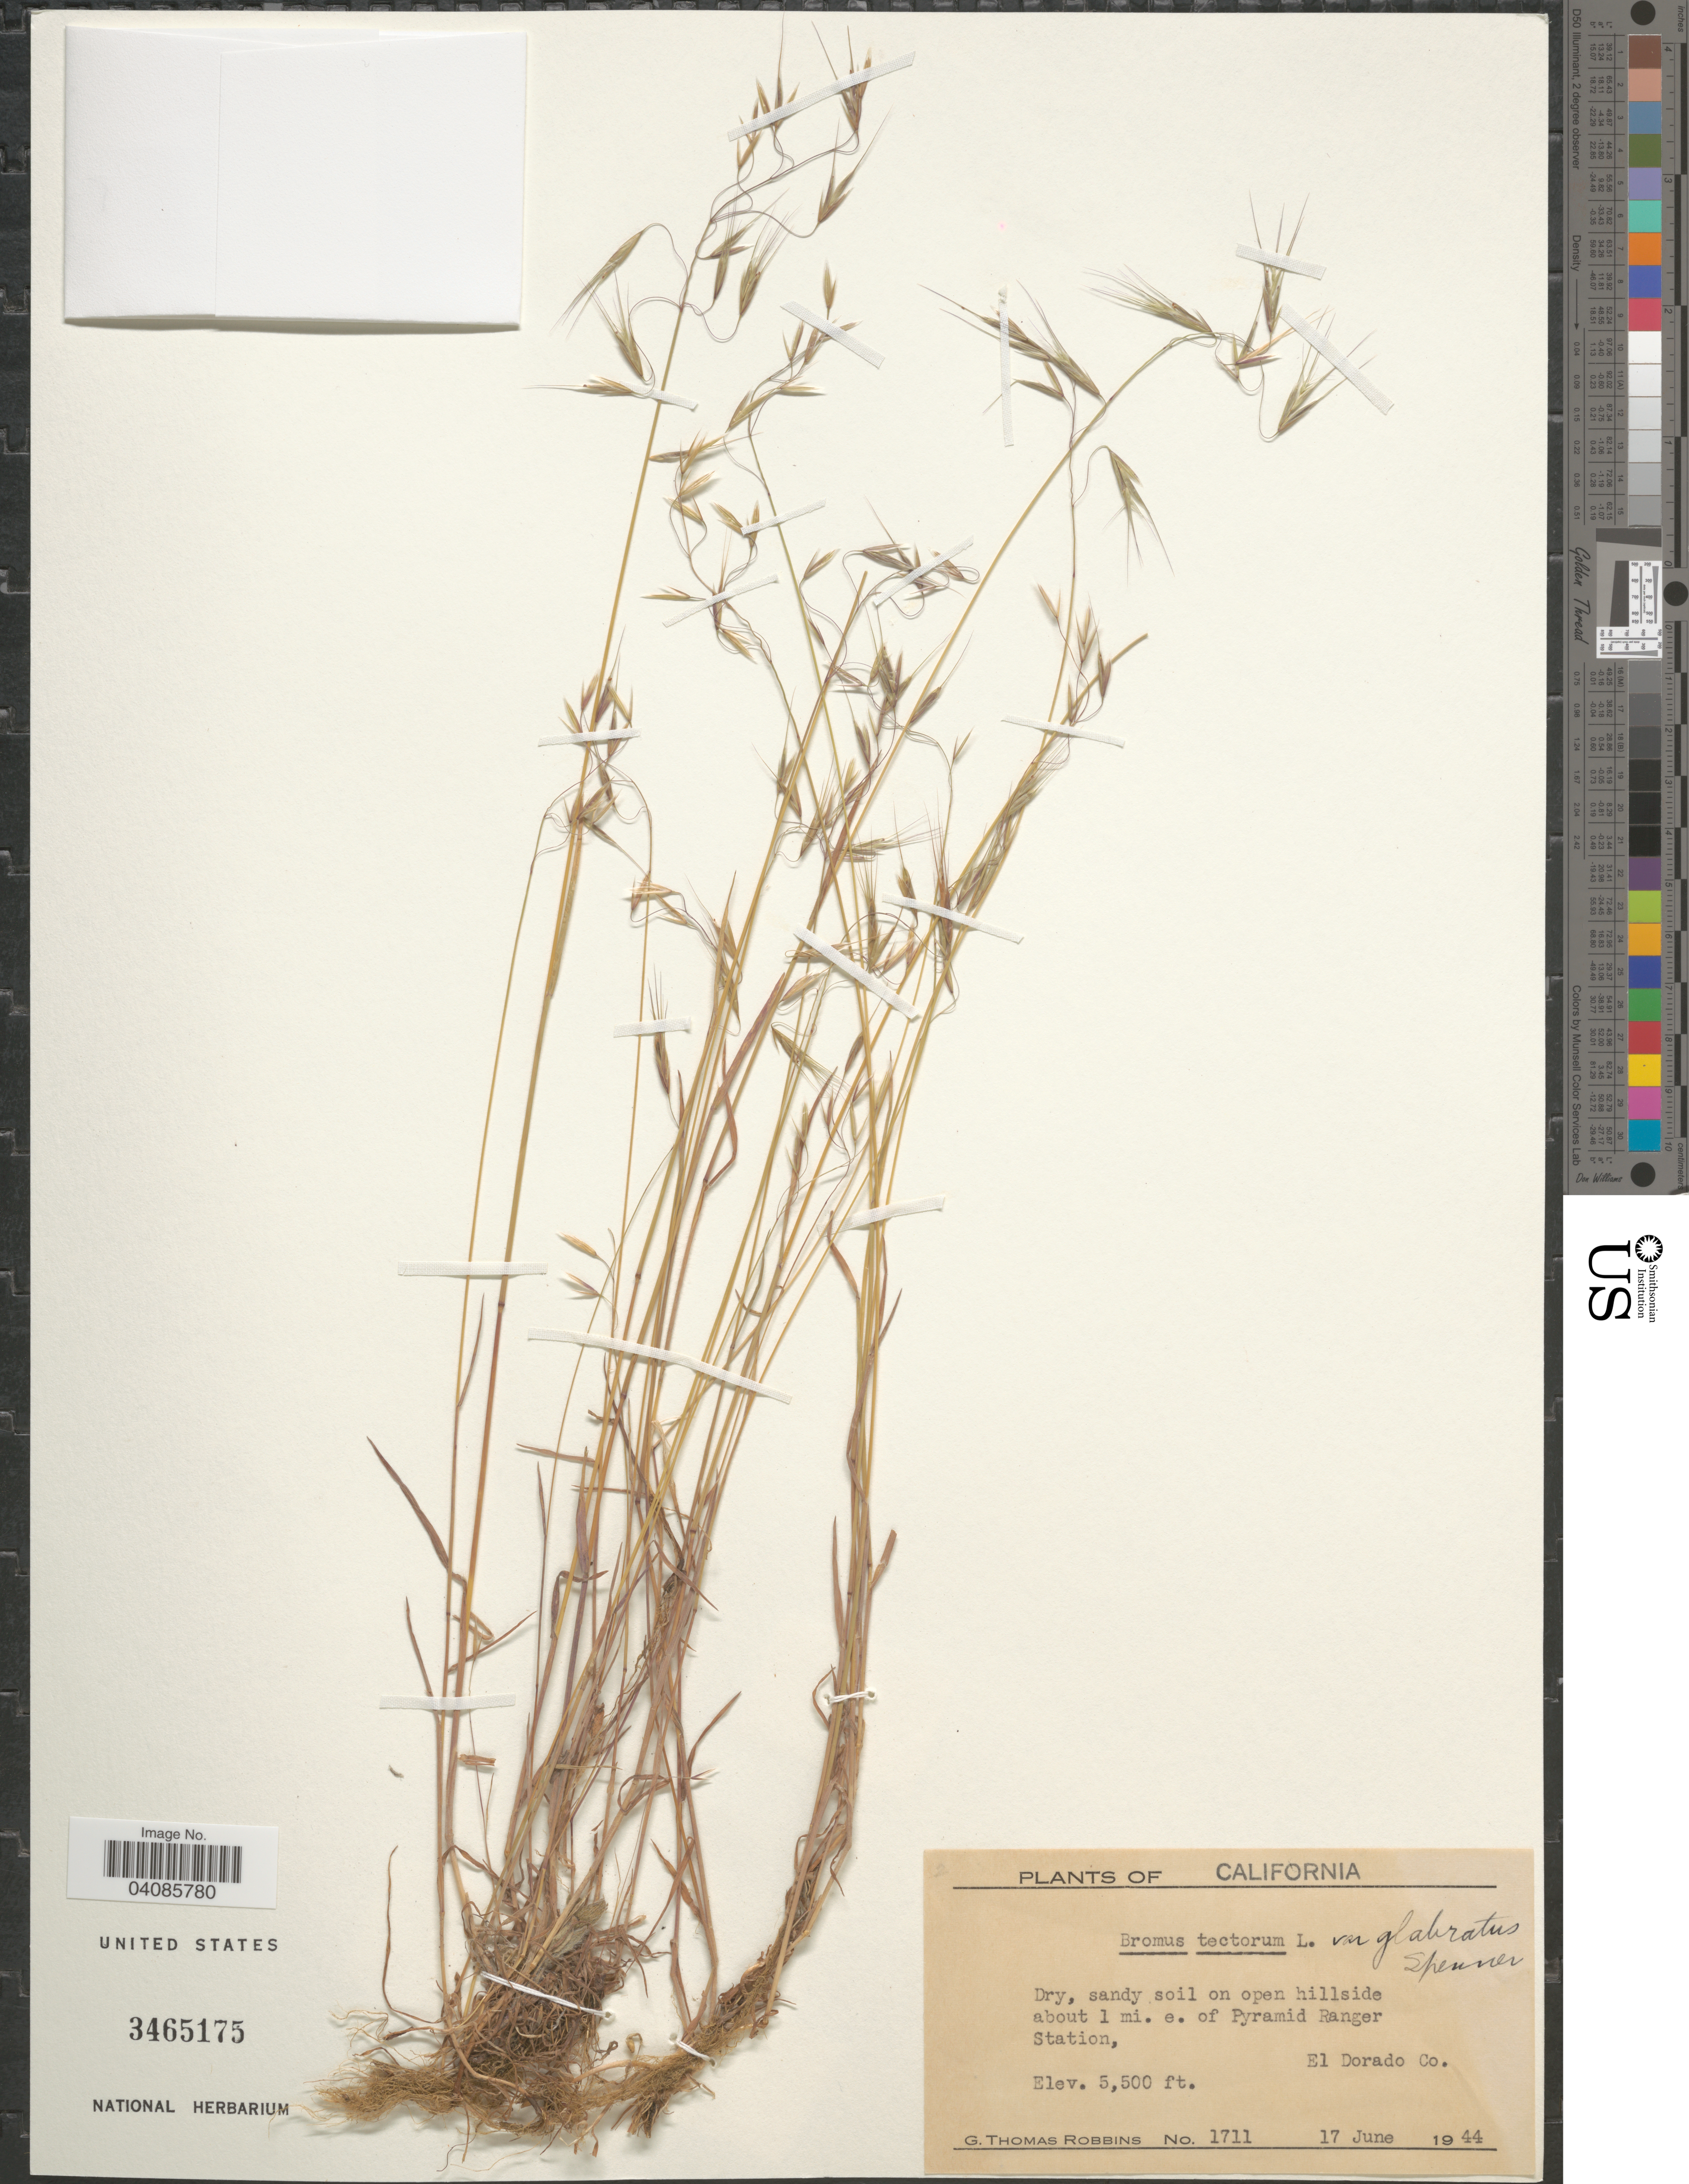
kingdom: Plantae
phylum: Tracheophyta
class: Liliopsida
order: Poales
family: Poaceae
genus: Bromus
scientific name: Bromus tectorum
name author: L.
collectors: G. T. Robbins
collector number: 1711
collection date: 1944-06-17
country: United States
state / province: California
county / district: El Dorado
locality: Dry, sandy soil on open hillside about 1 mi. e. of Pyramid Ranger Station, El Dorado Co.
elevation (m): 1676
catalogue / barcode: US 3465175